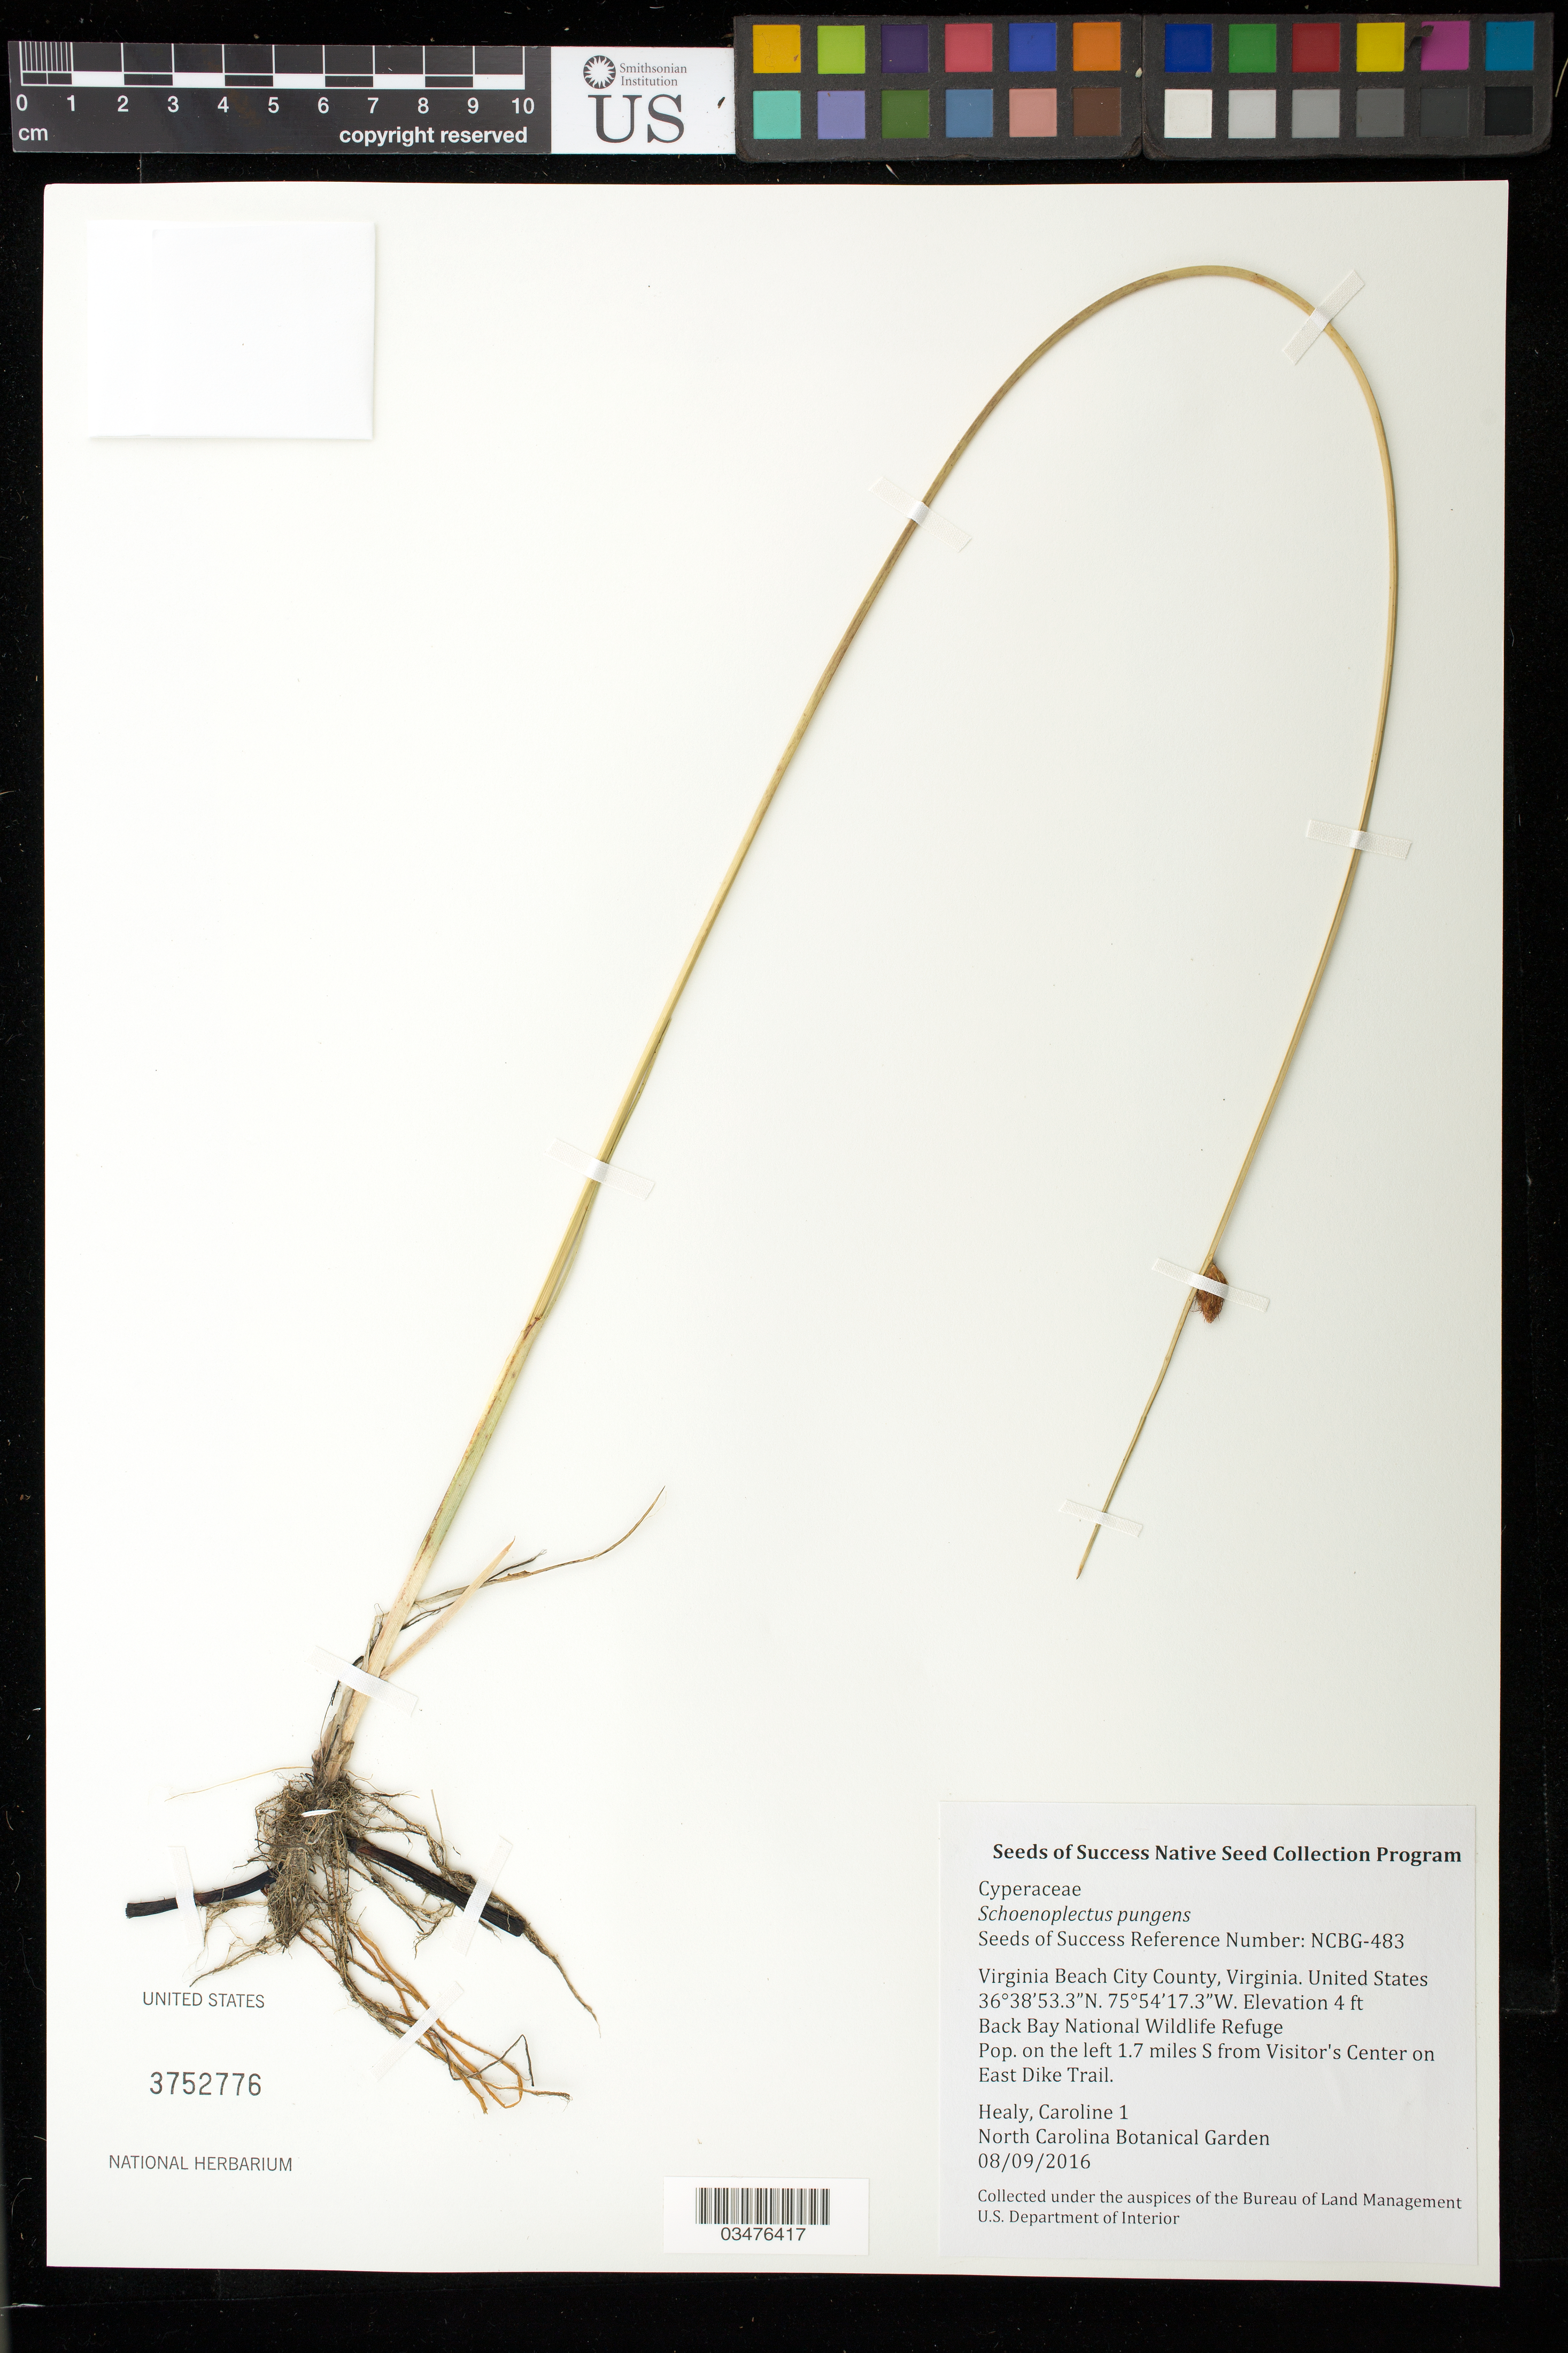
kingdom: Plantae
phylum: Tracheophyta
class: Liliopsida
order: Poales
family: Cyperaceae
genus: Schoenoplectus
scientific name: Schoenoplectus pungens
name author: (Vahl) Palla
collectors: C. Healy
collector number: NCBG-483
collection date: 2016-08-09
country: United States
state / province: Virginia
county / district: City of Virginia Beach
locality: Back Bay National Wildlife Refuge, East Dike Trail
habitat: Atlantic coast brackish tidal marsh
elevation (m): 1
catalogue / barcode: US 3752776